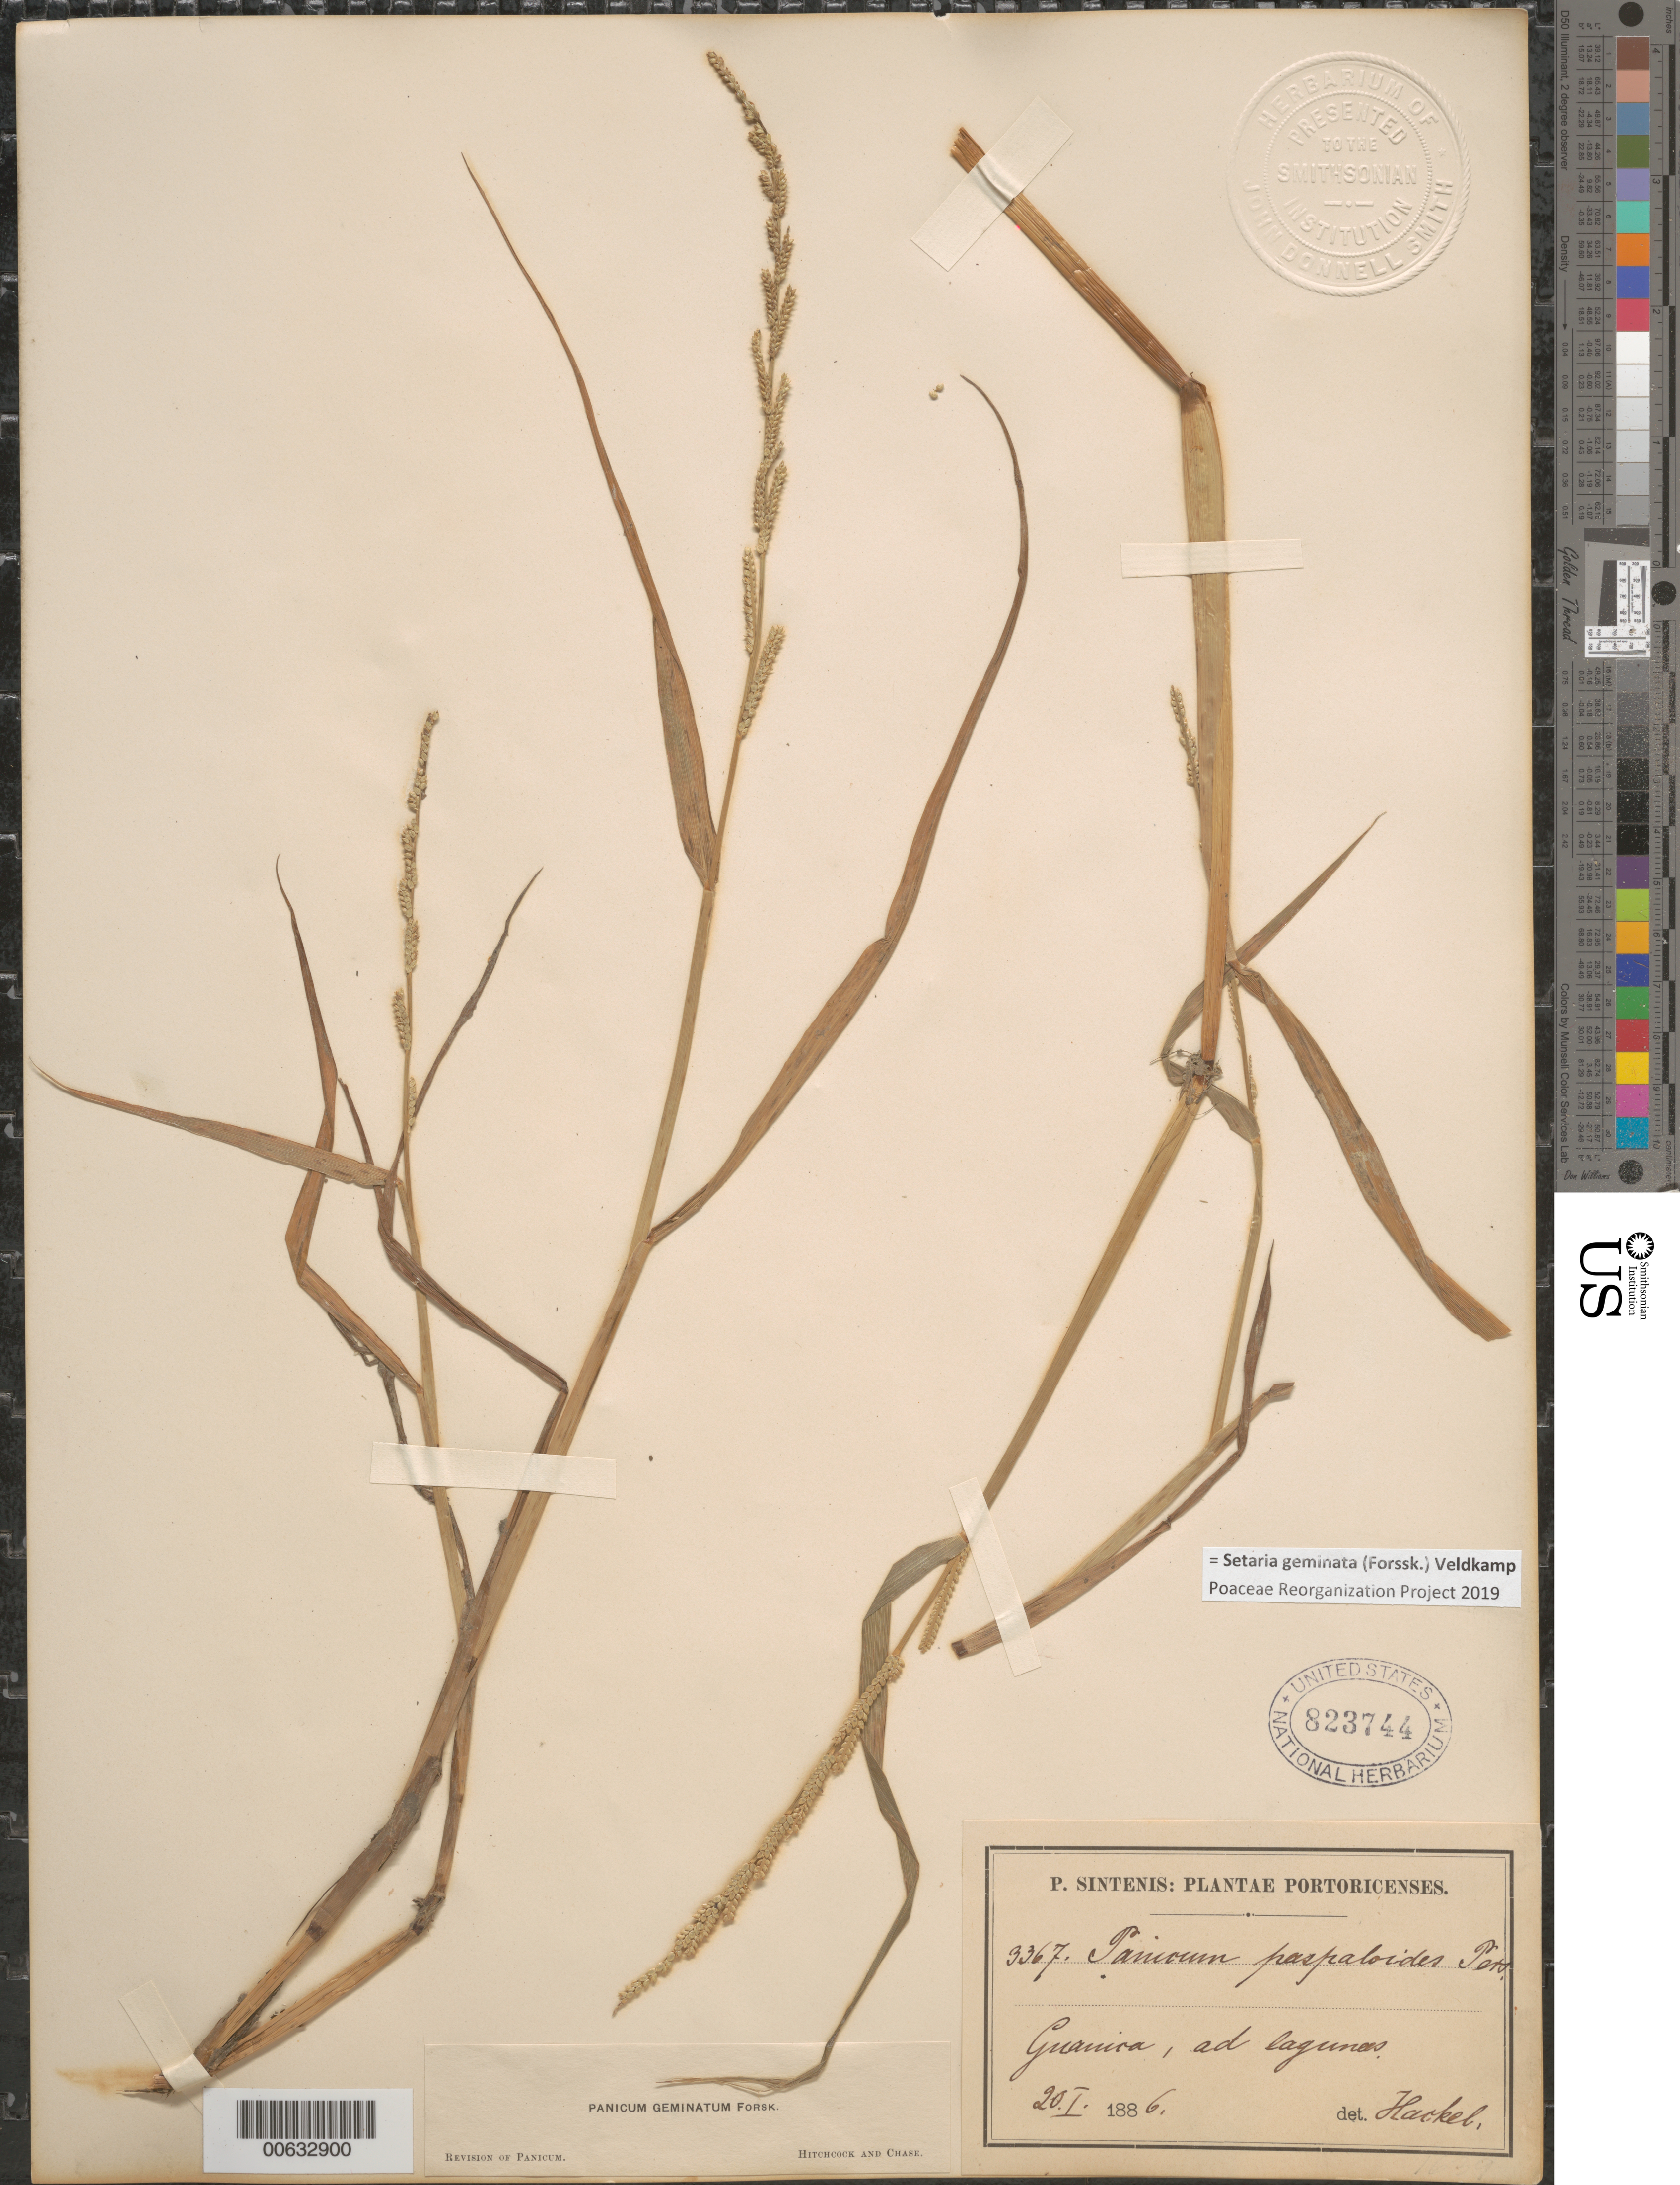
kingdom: Plantae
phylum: Tracheophyta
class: Liliopsida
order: Poales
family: Poaceae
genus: Paspalidium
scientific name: Paspalidium geminatum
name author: (Forssk.) Stapf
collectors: P. Sintenis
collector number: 3367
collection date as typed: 20 Jan 1886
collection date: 1886-01-20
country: Puerto Rico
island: Greater Antilles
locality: Guanica, ad lagunas.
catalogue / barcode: US 823744